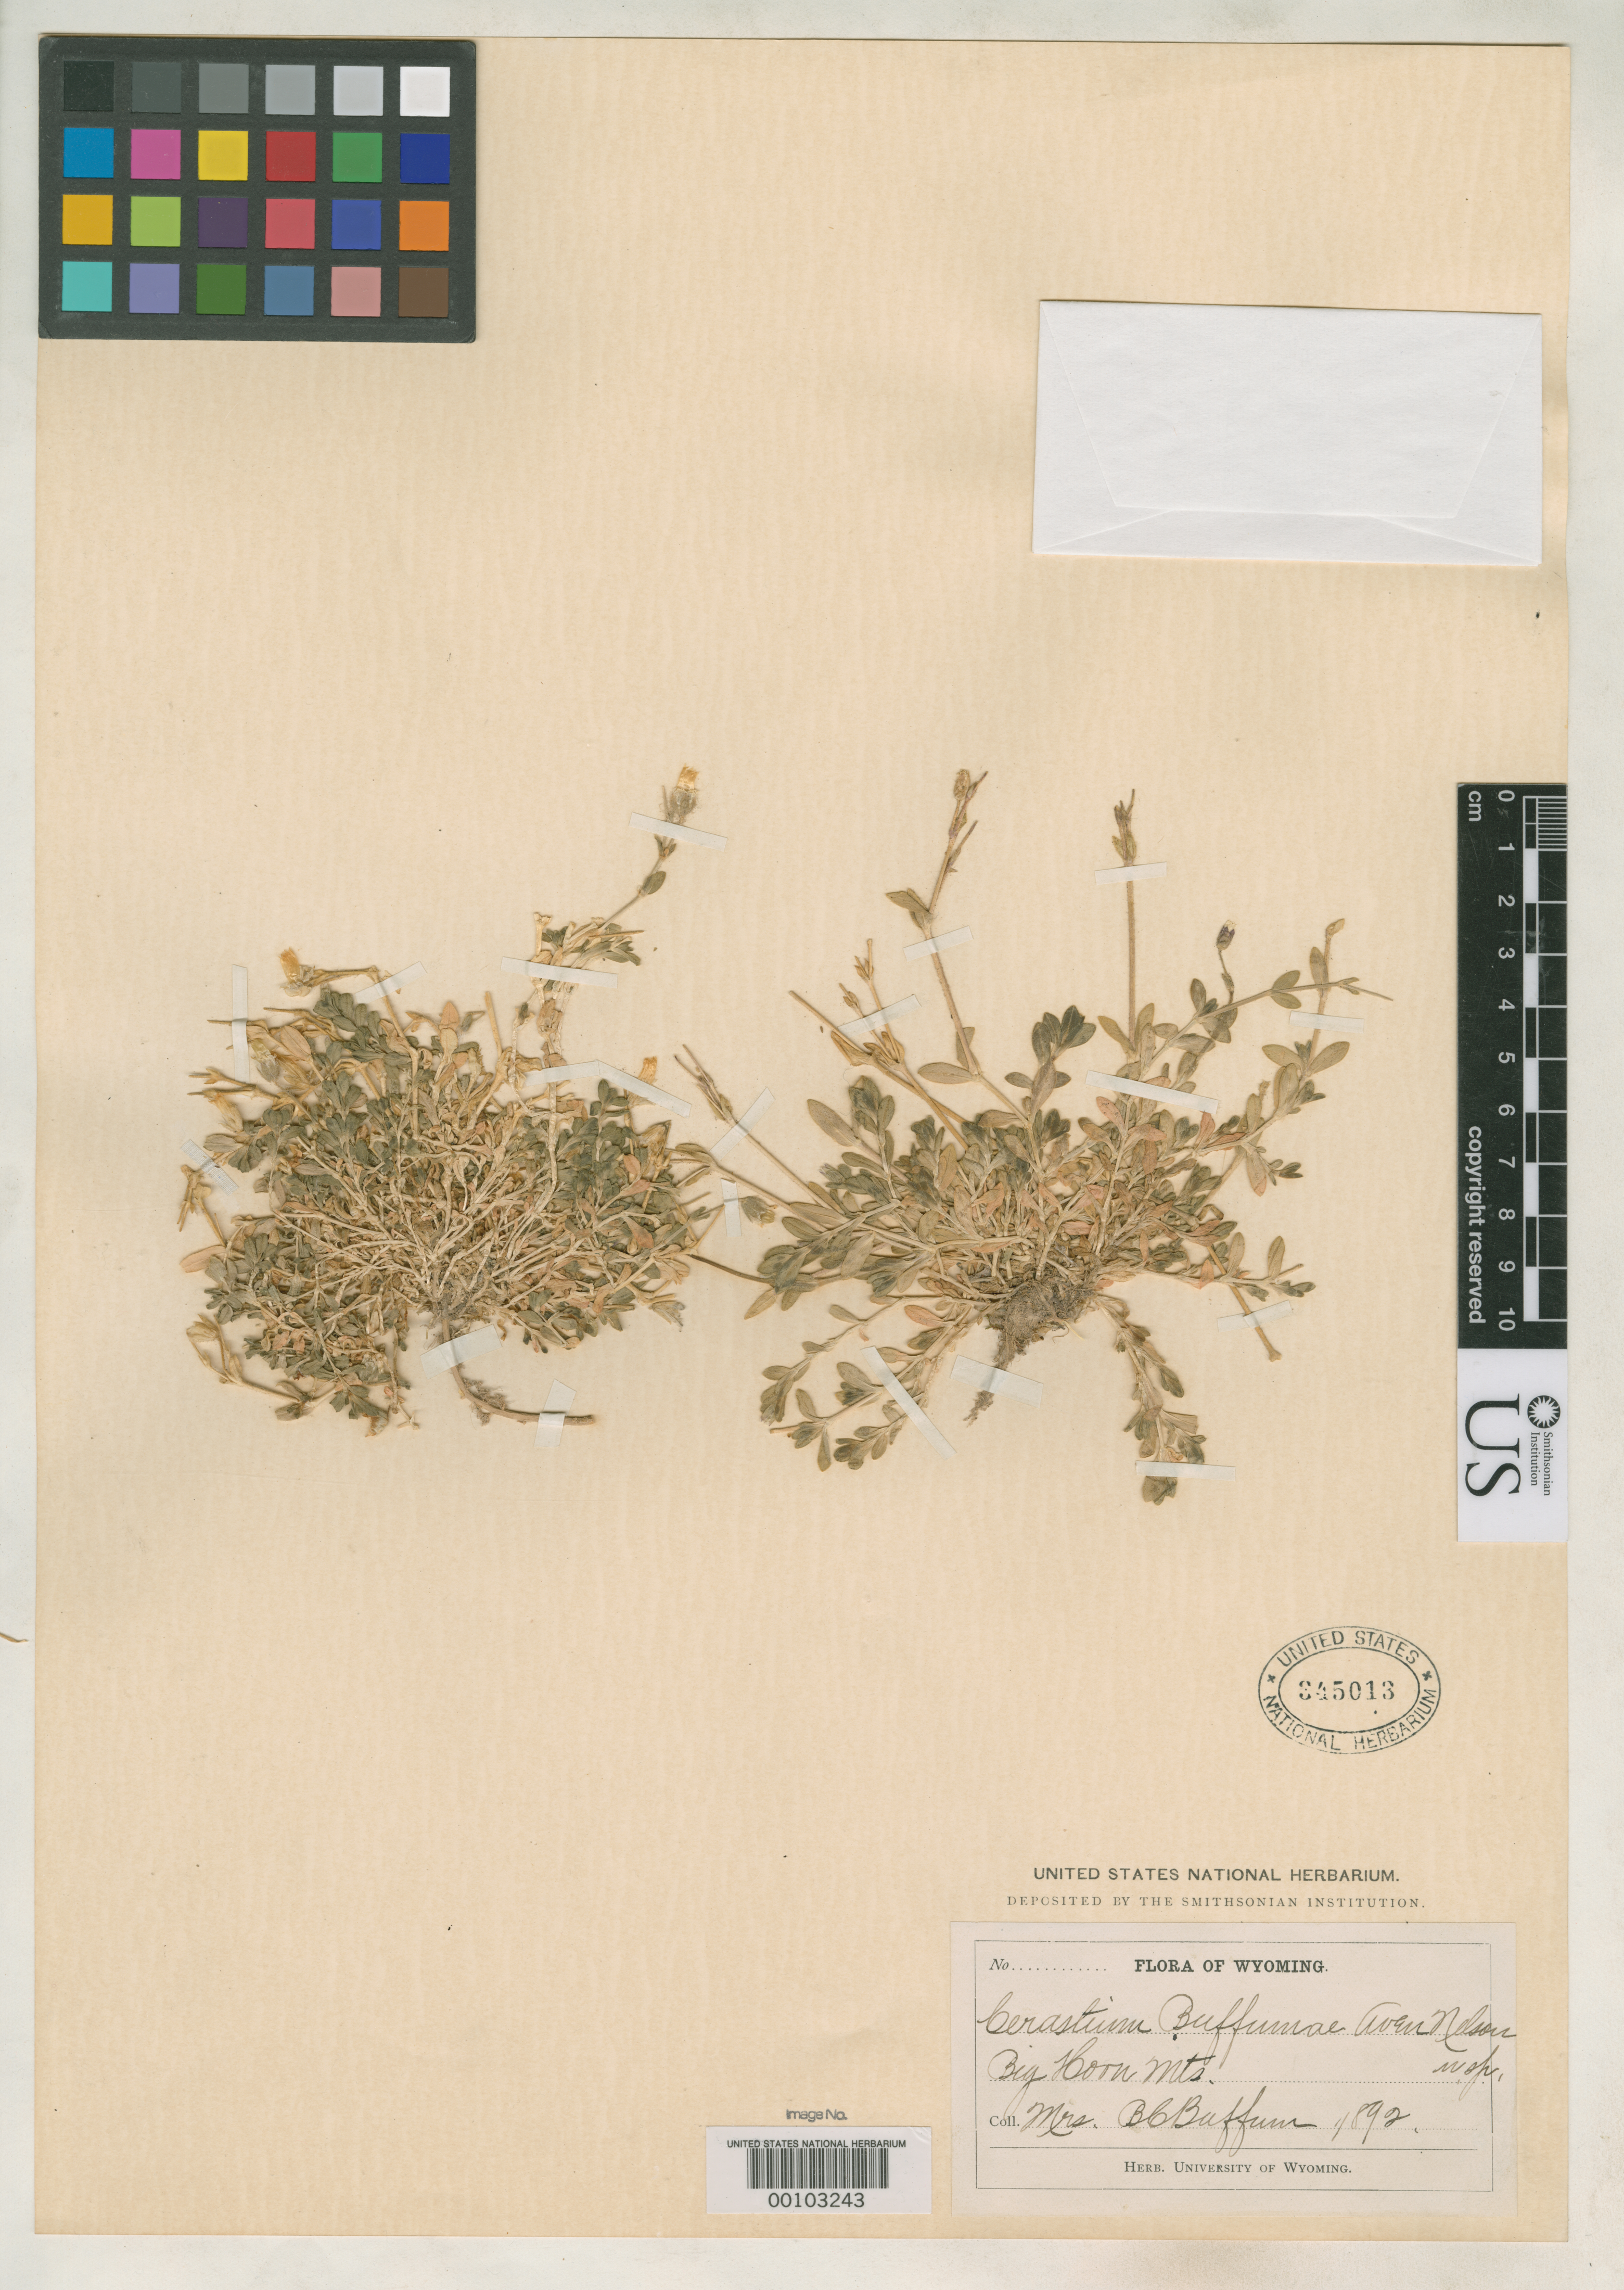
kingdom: Plantae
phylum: Tracheophyta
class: Magnoliopsida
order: Caryophyllales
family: Caryophyllaceae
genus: Cerastium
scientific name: Cerastium buffumae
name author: A. Nelson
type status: Isotype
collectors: B. Buffum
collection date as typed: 1892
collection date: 1892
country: United States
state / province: Wyoming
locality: Big Horn Mts.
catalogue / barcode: US 345013